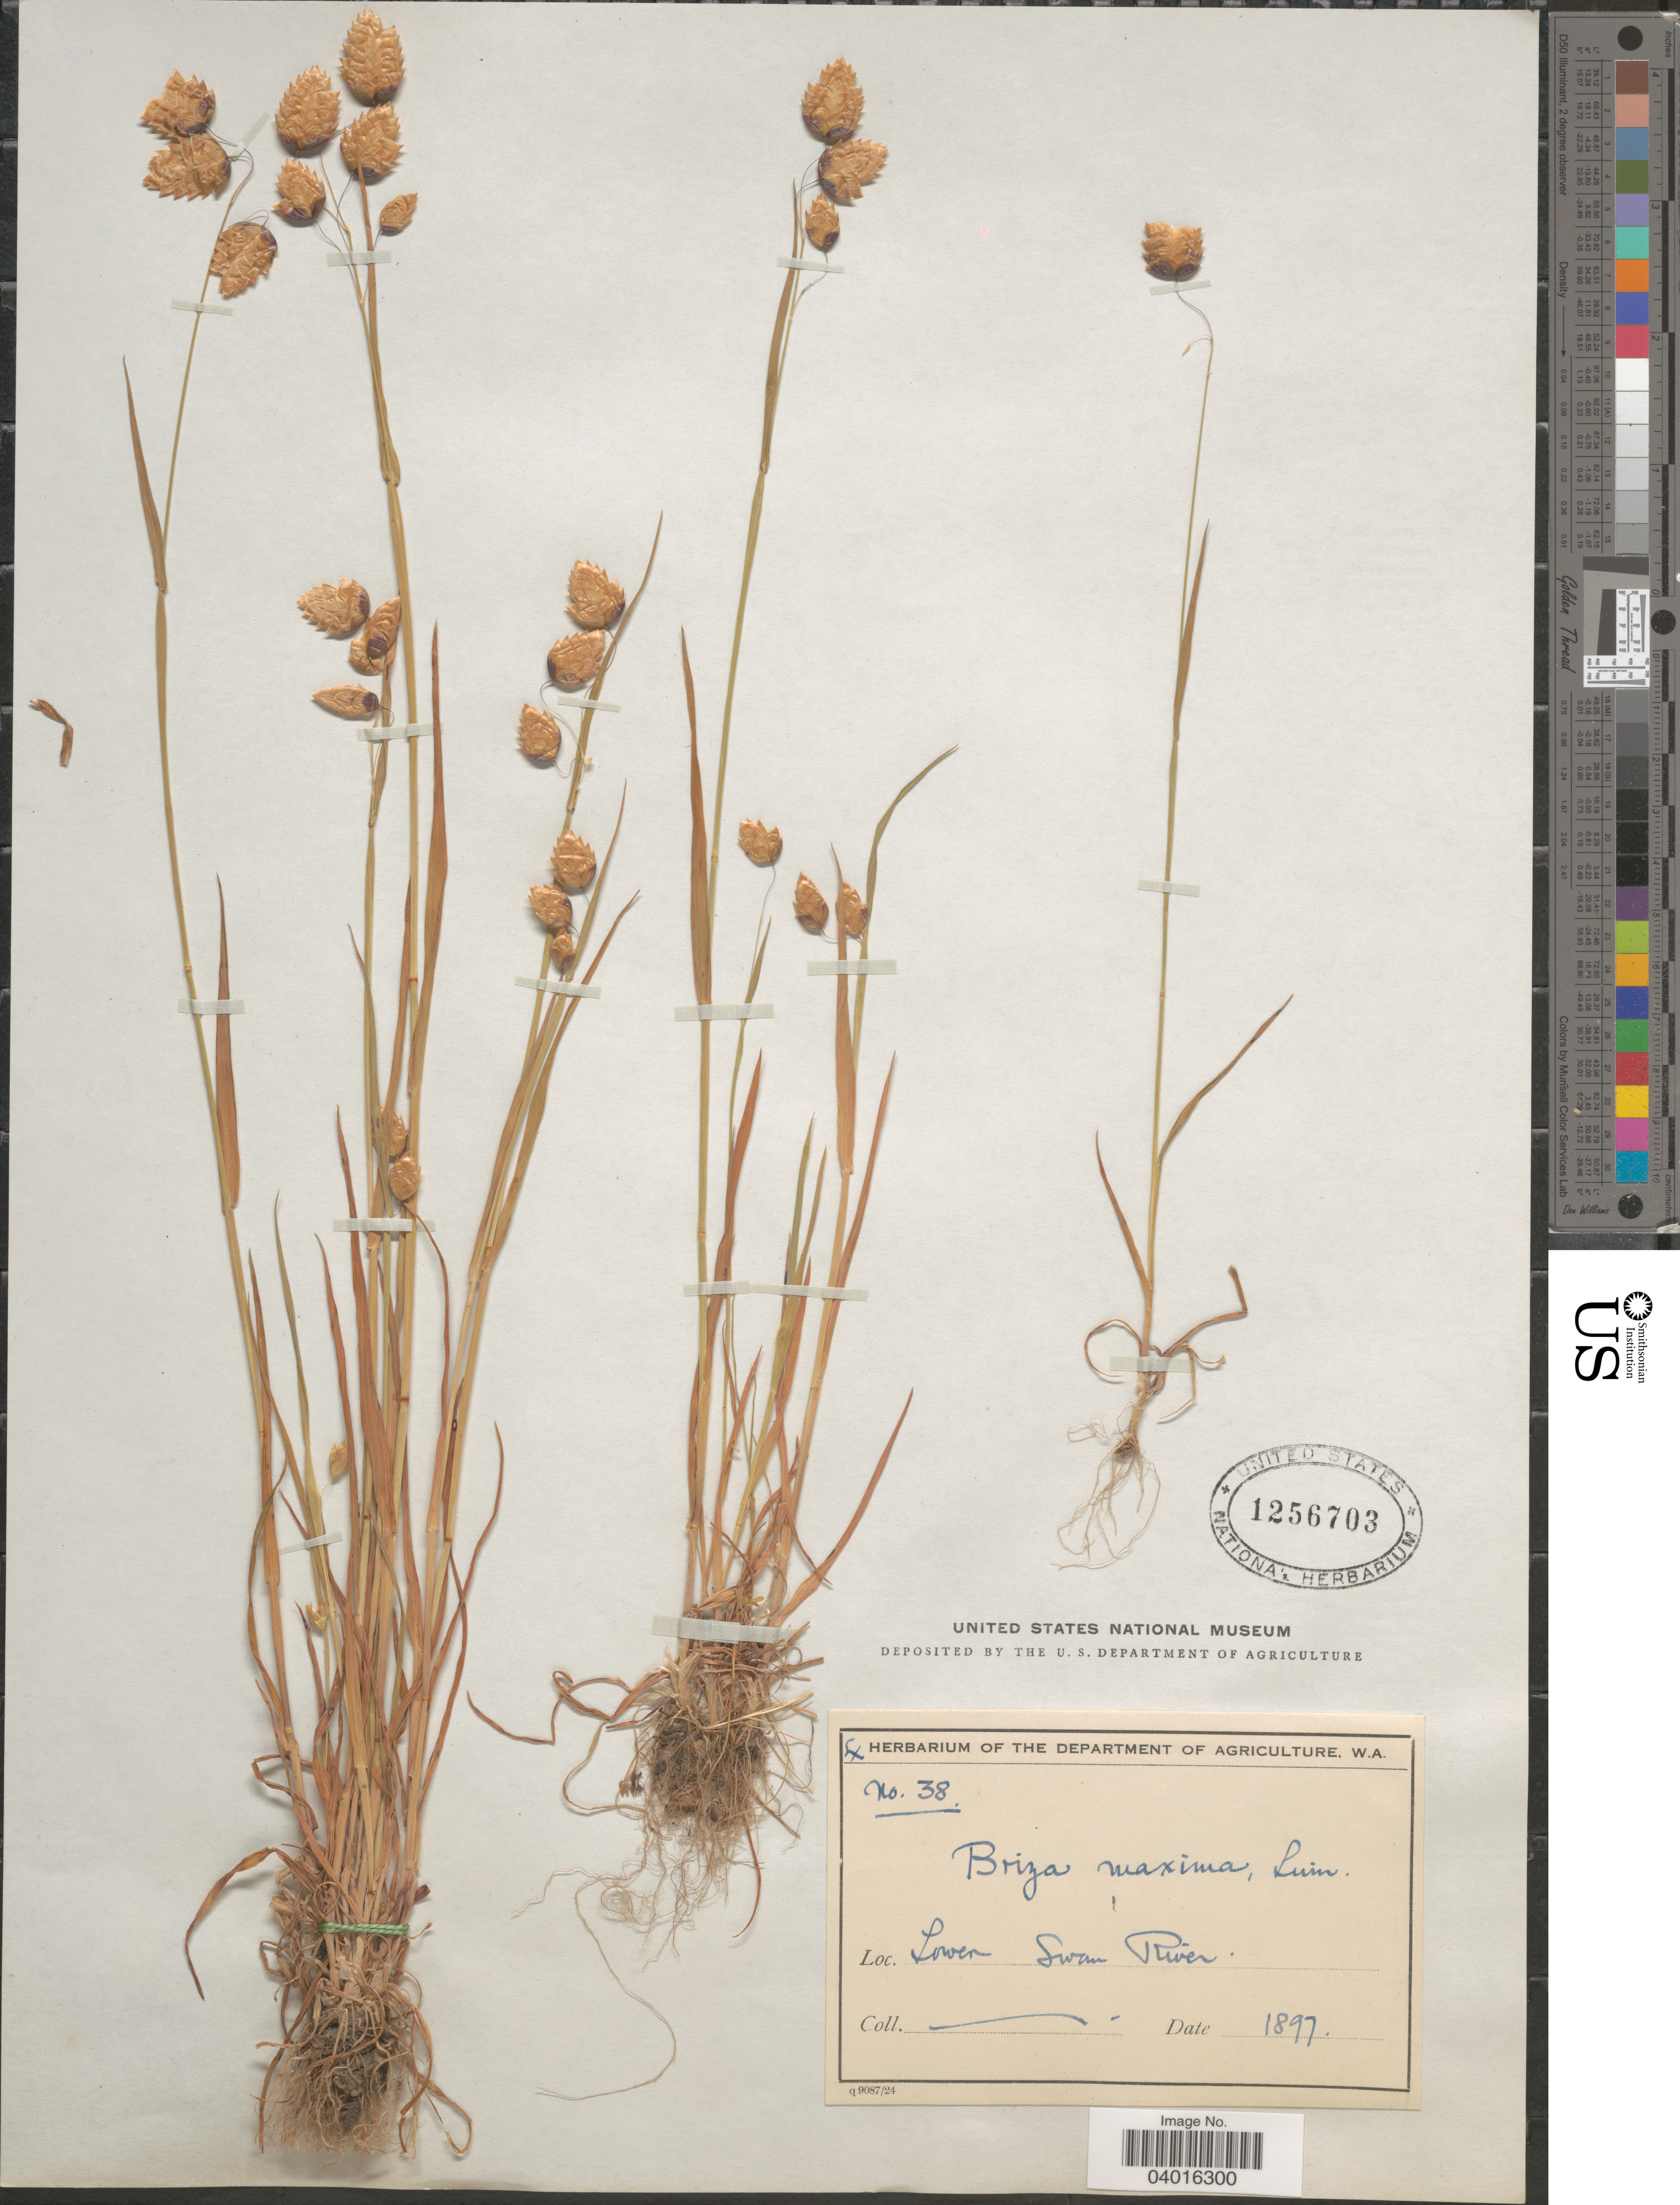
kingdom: Plantae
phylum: Tracheophyta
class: Liliopsida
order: Poales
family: Poaceae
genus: Briza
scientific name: Briza maxima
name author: L.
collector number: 38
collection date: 1897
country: Australia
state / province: Western Australia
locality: Lower Swan River.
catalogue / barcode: US 1256703